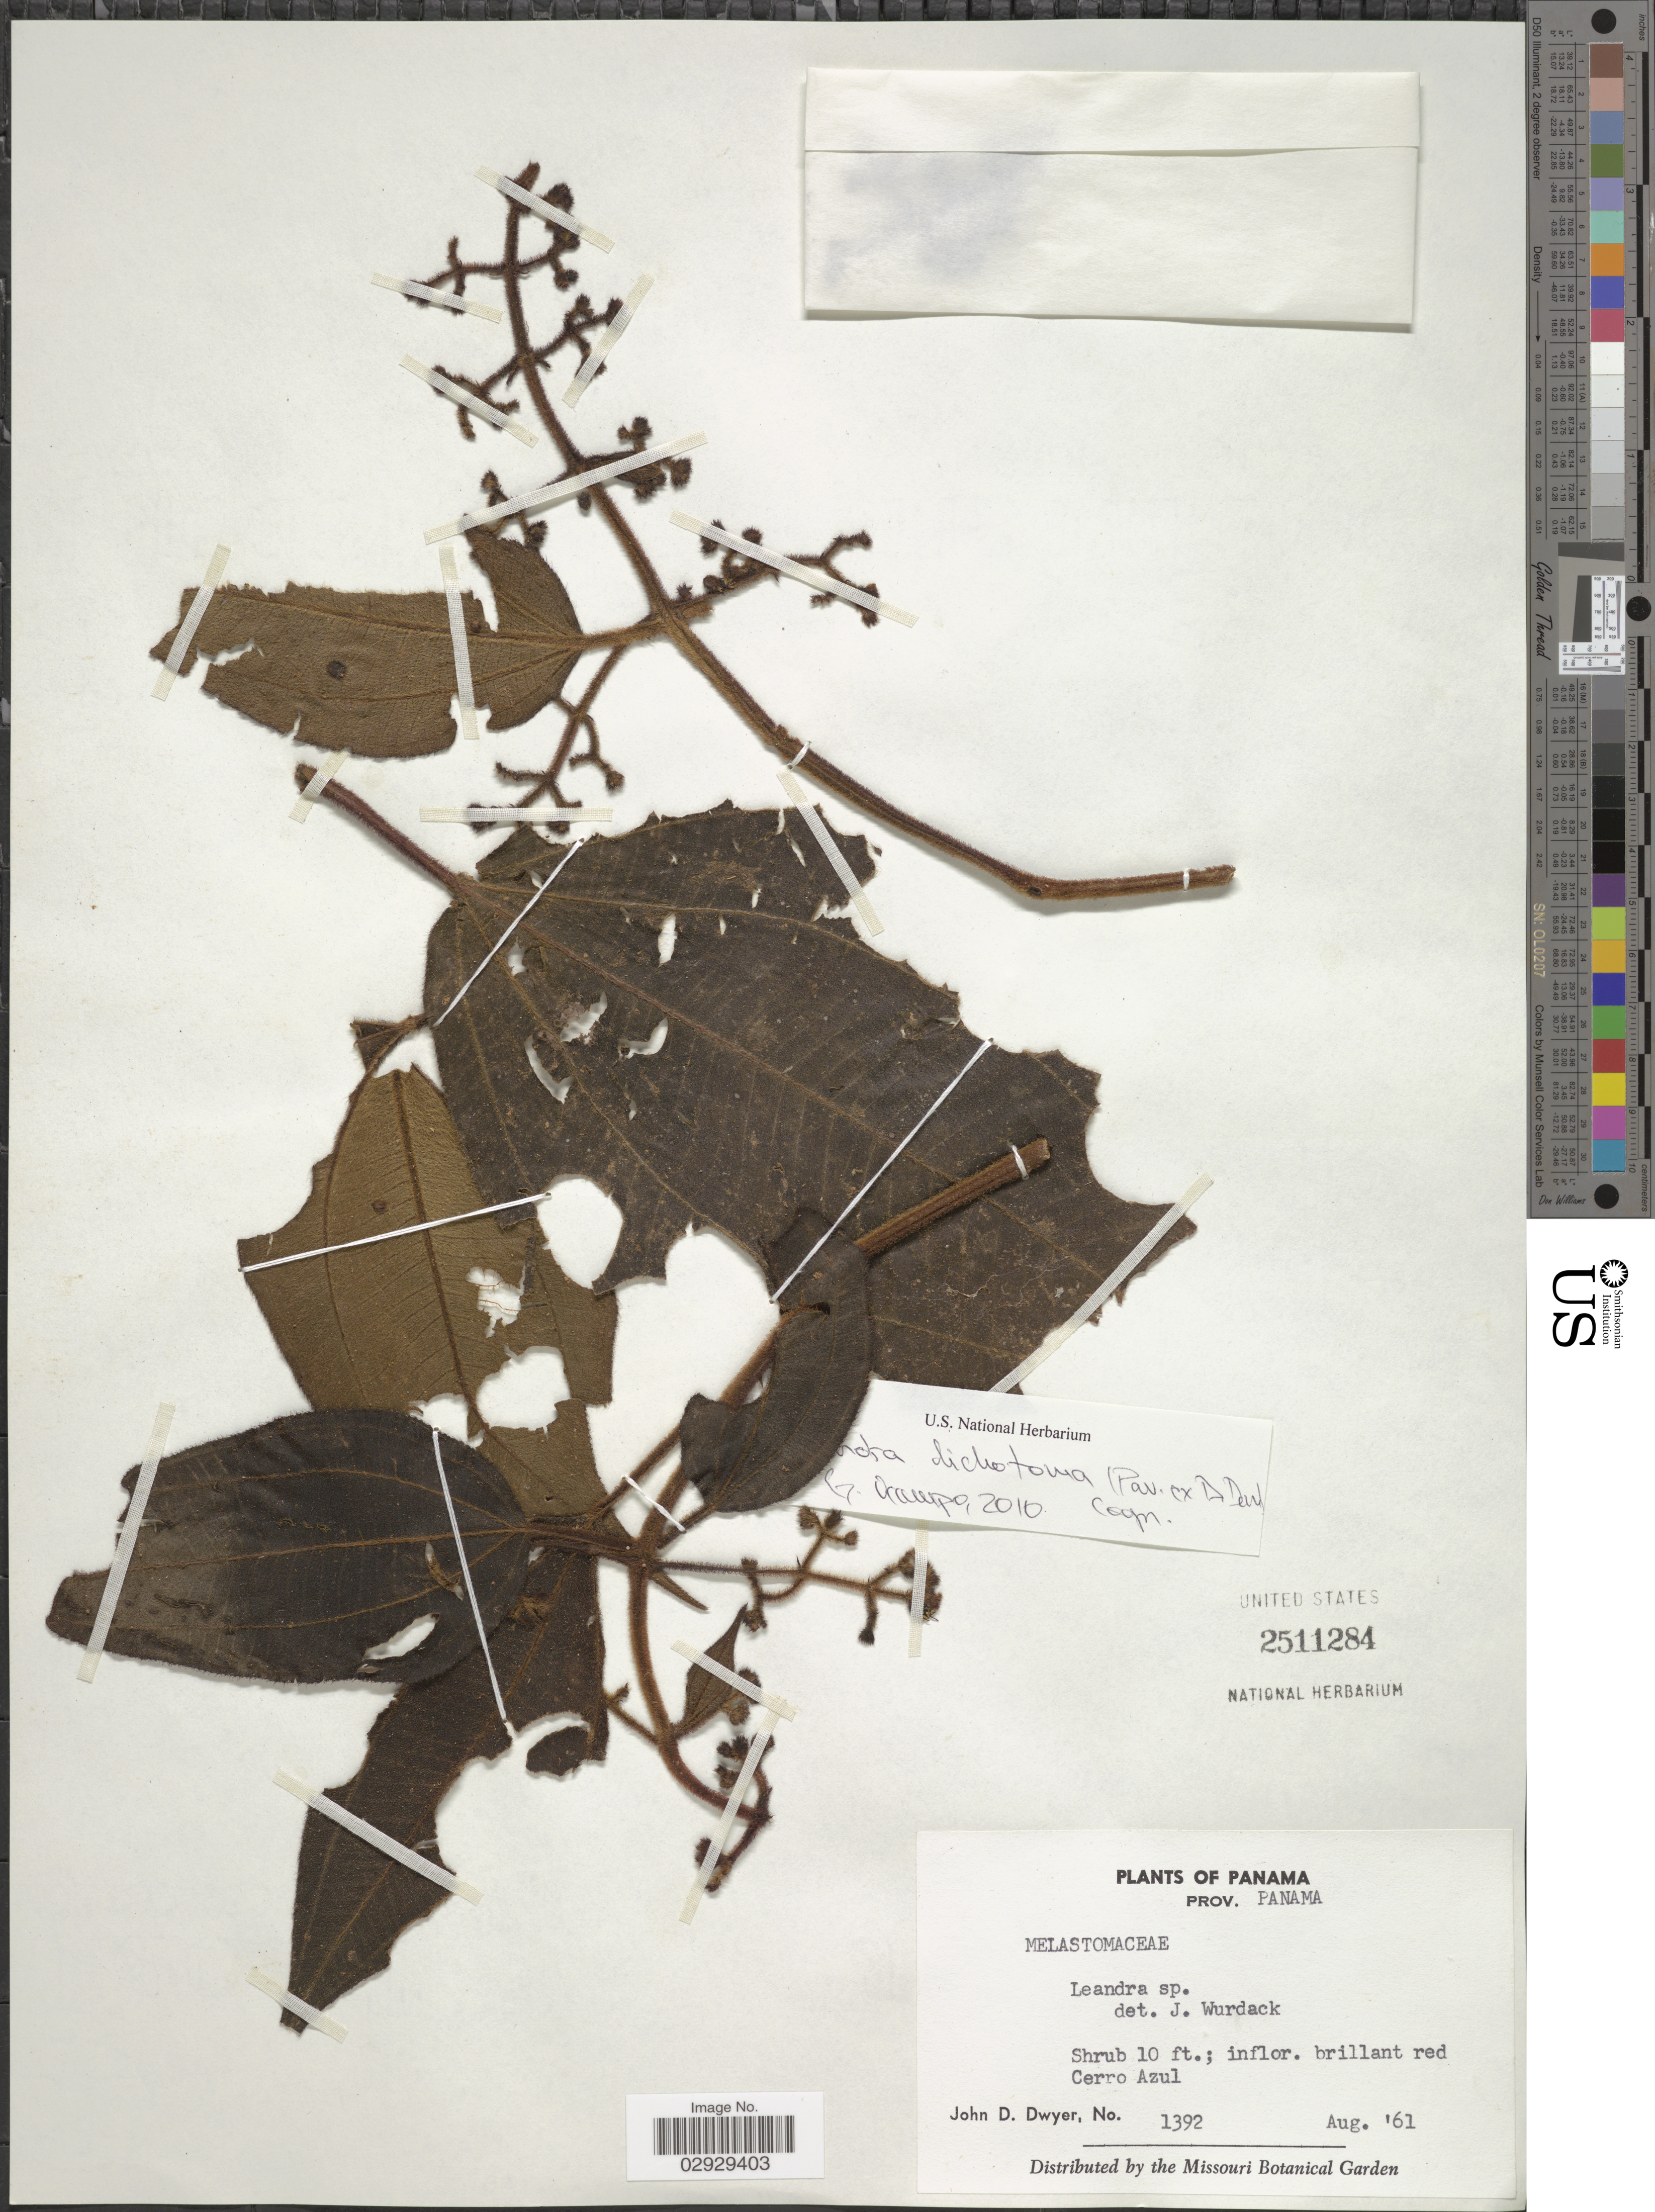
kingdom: Plantae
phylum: Tracheophyta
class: Magnoliopsida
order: Myrtales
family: Melastomataceae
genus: Leandra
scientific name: Leandra sp.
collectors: J. D. Dwyer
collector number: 1392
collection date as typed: Transcribed d/m/y: /8/61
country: Panama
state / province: Panamá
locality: Cerro Azul.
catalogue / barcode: US 2511284